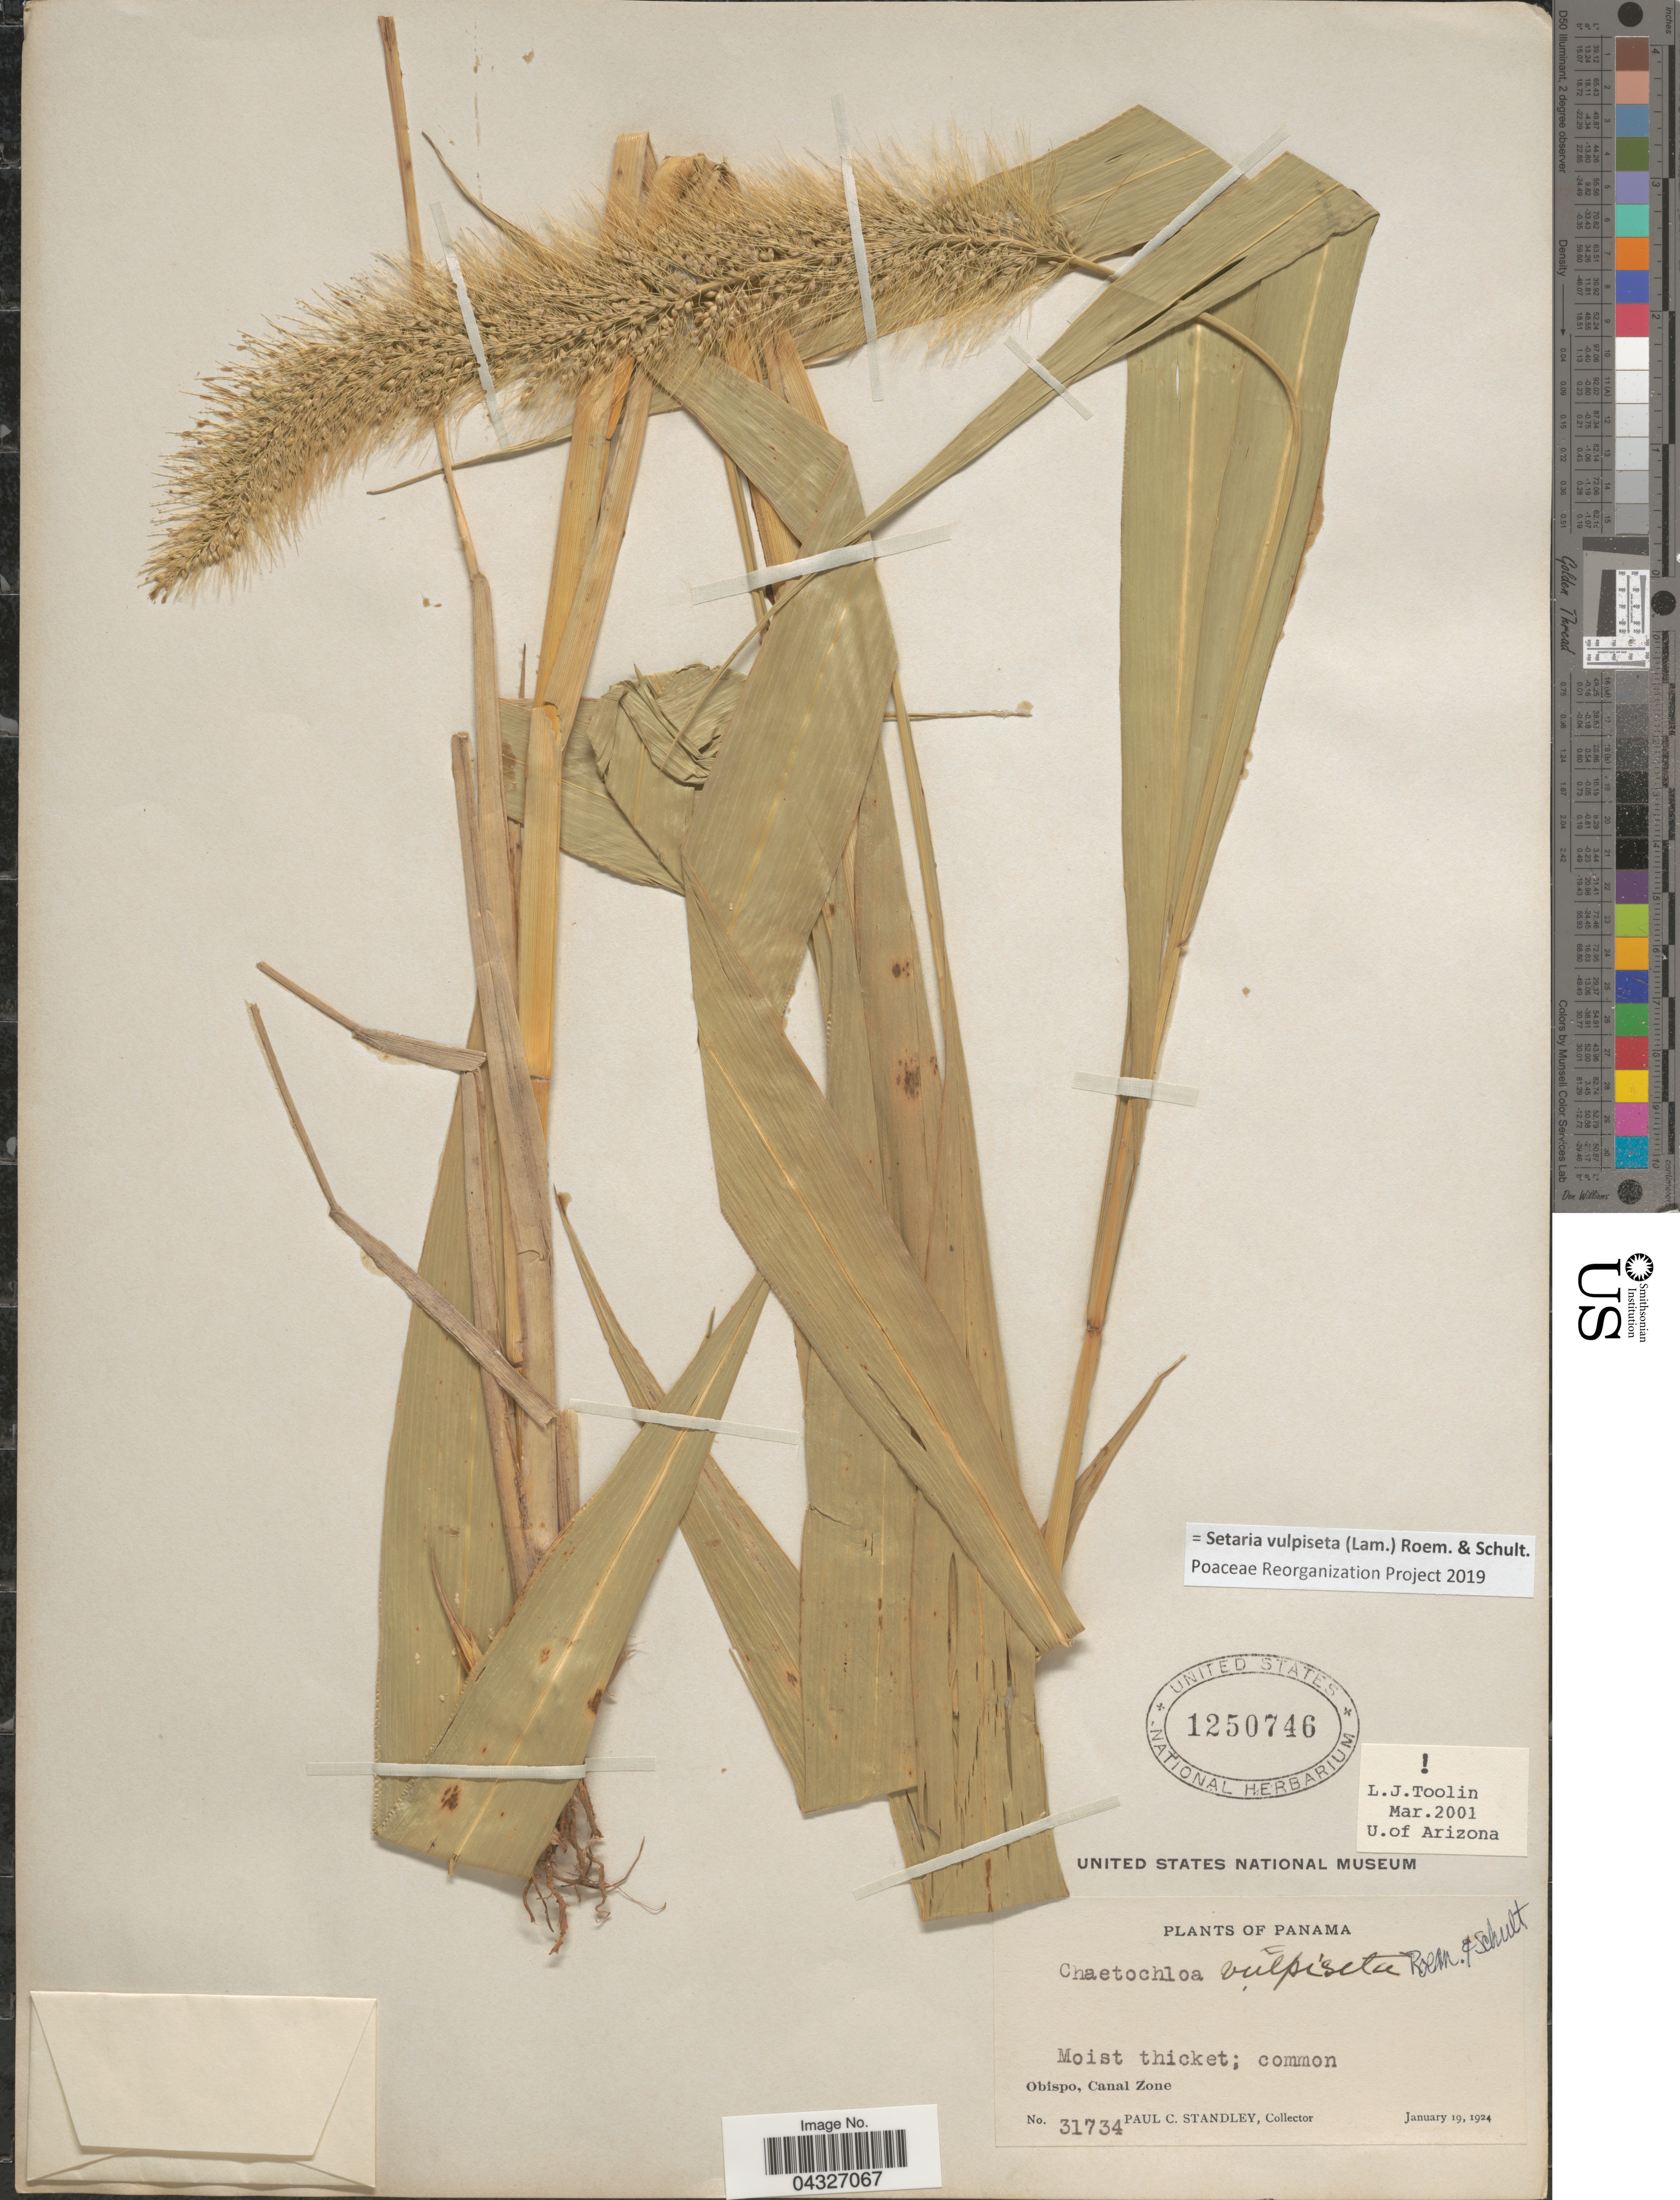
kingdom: Plantae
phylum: Tracheophyta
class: Liliopsida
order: Poales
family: Poaceae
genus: Setaria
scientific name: Setaria vulpiseta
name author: (Lam.) Roem. & Schult.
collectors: P. C. Standley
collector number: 31734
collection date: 1924-01-19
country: Panama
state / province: Colón / Panamá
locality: Moist thicket. Obispo, Canal Zone.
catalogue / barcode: US 1250746